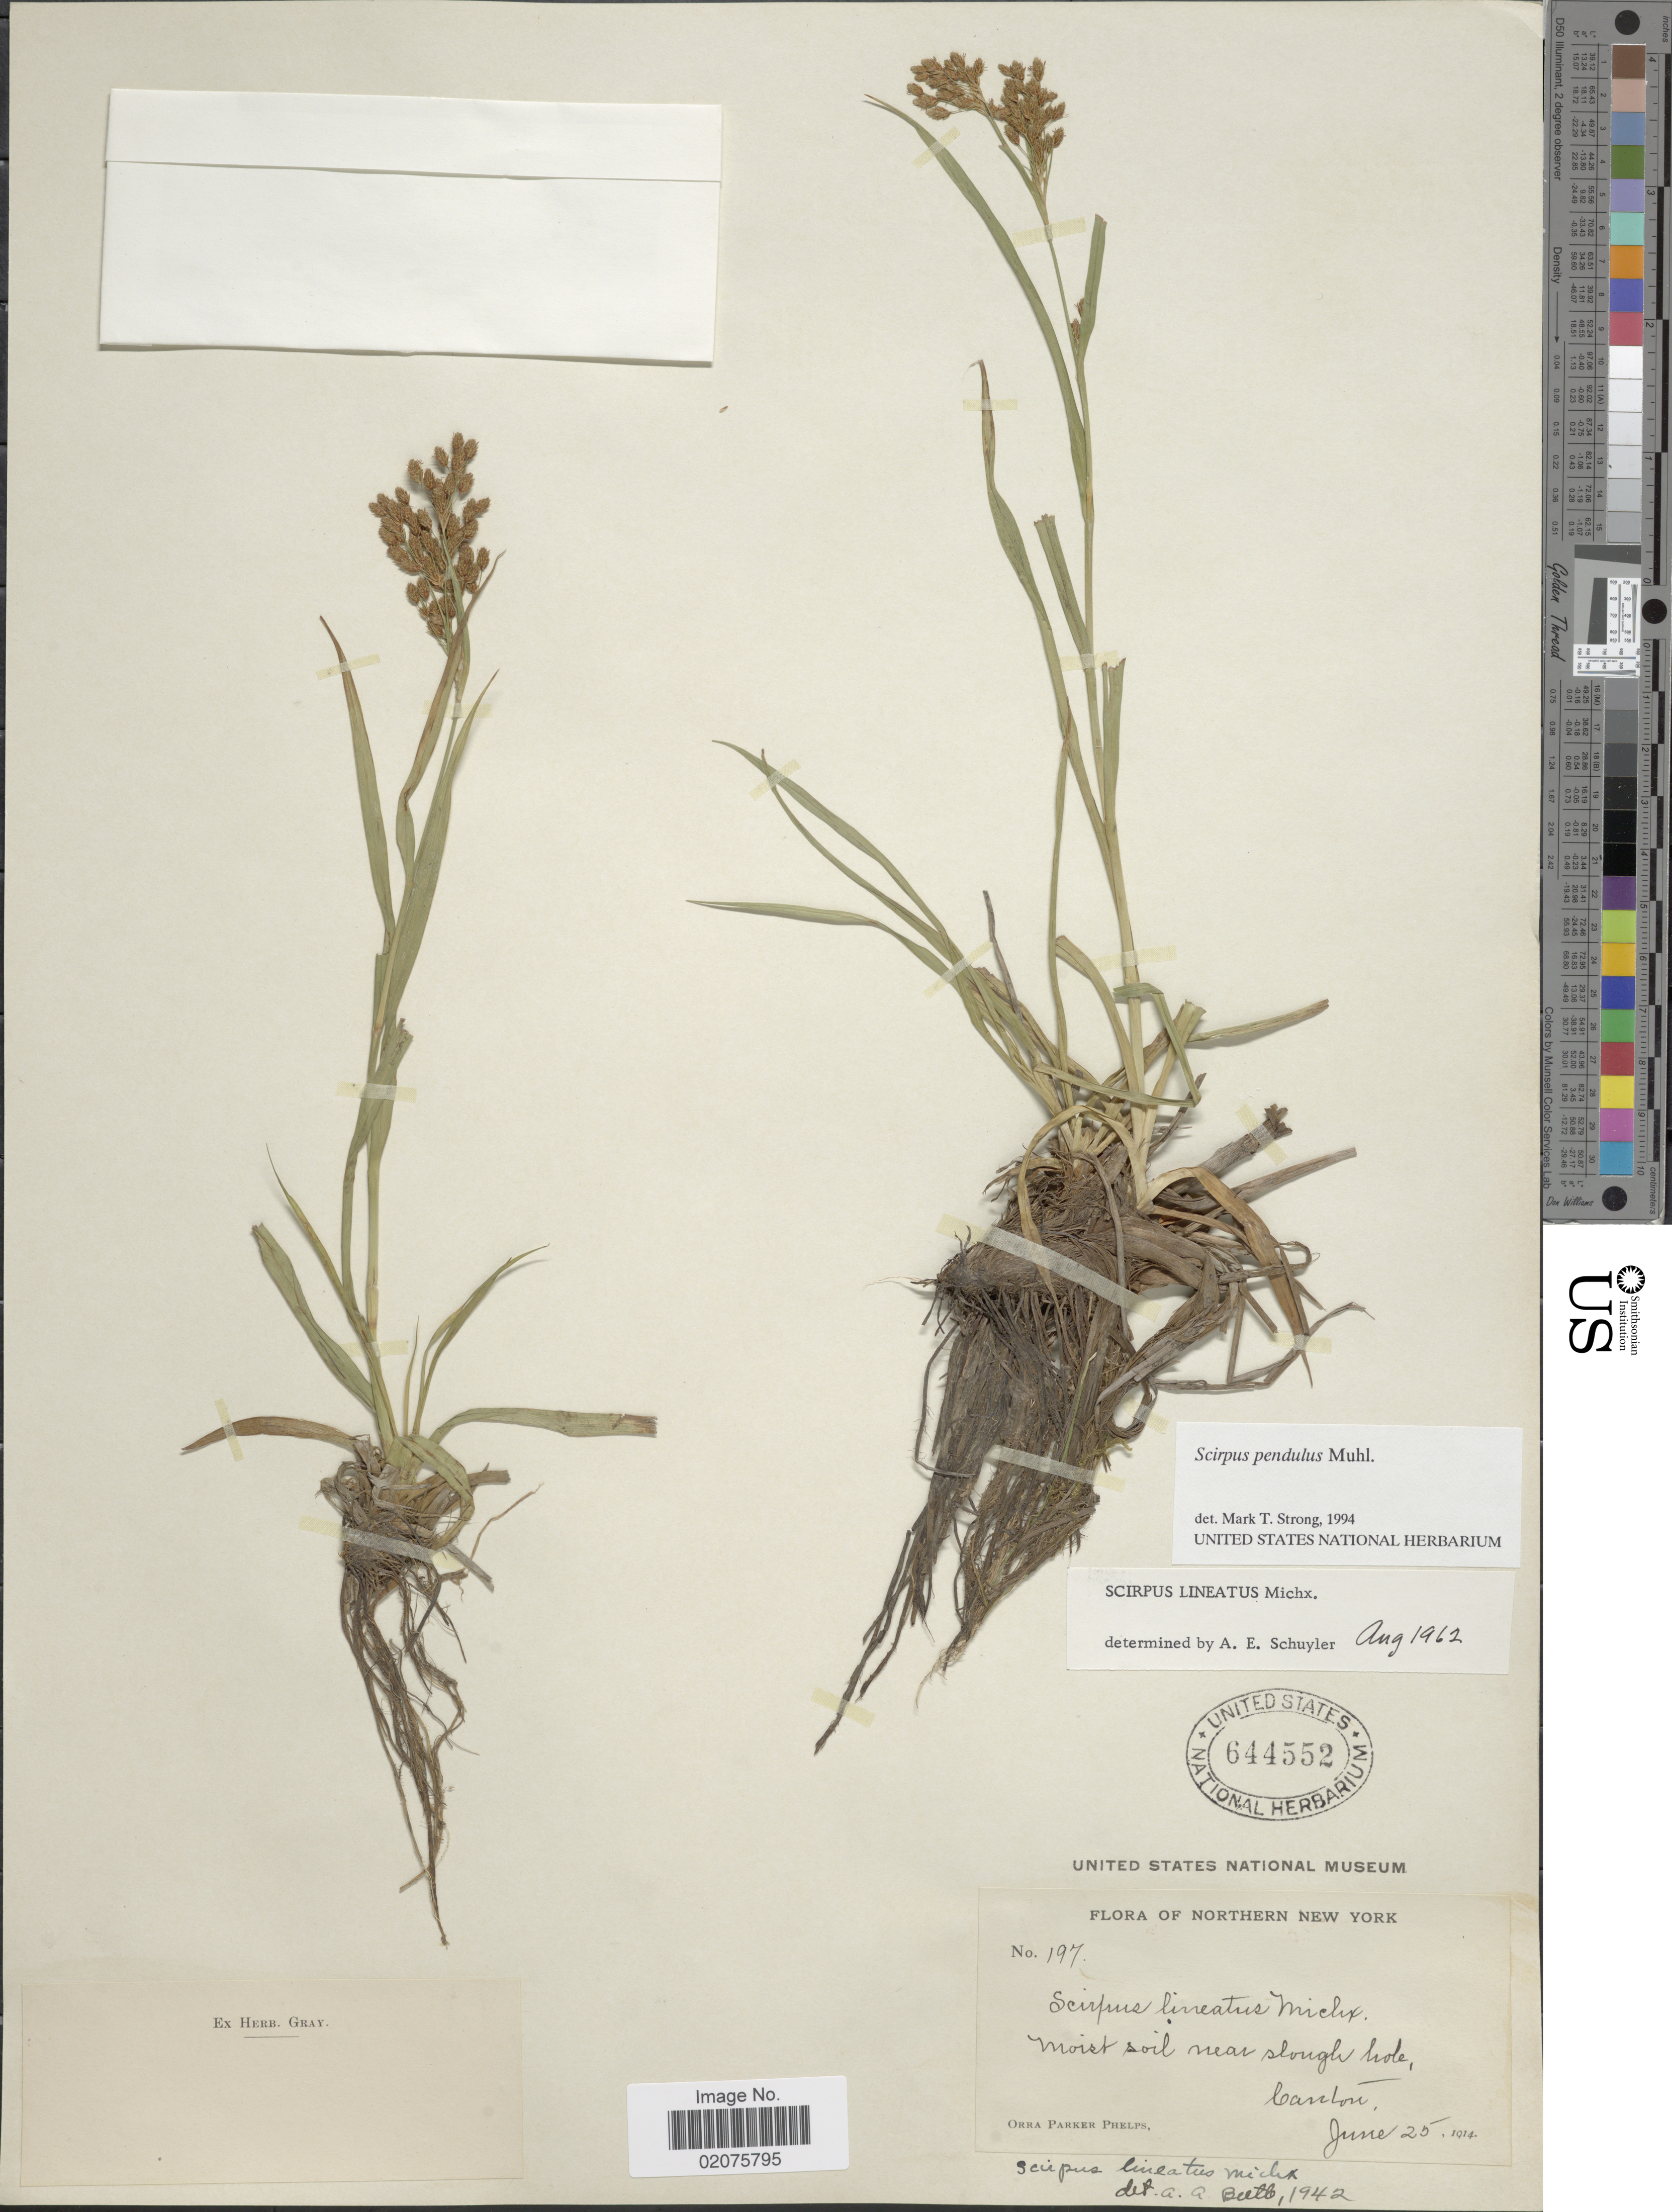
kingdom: Plantae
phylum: Tracheophyta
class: Liliopsida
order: Poales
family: Cyperaceae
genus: Scirpus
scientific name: Scirpus pendulus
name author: Muhl.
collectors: O. P. Phelps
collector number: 197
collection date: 1914-06-25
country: United States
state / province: New York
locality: Northern New York. Moist soil near slough hole, Canton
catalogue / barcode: US 644552